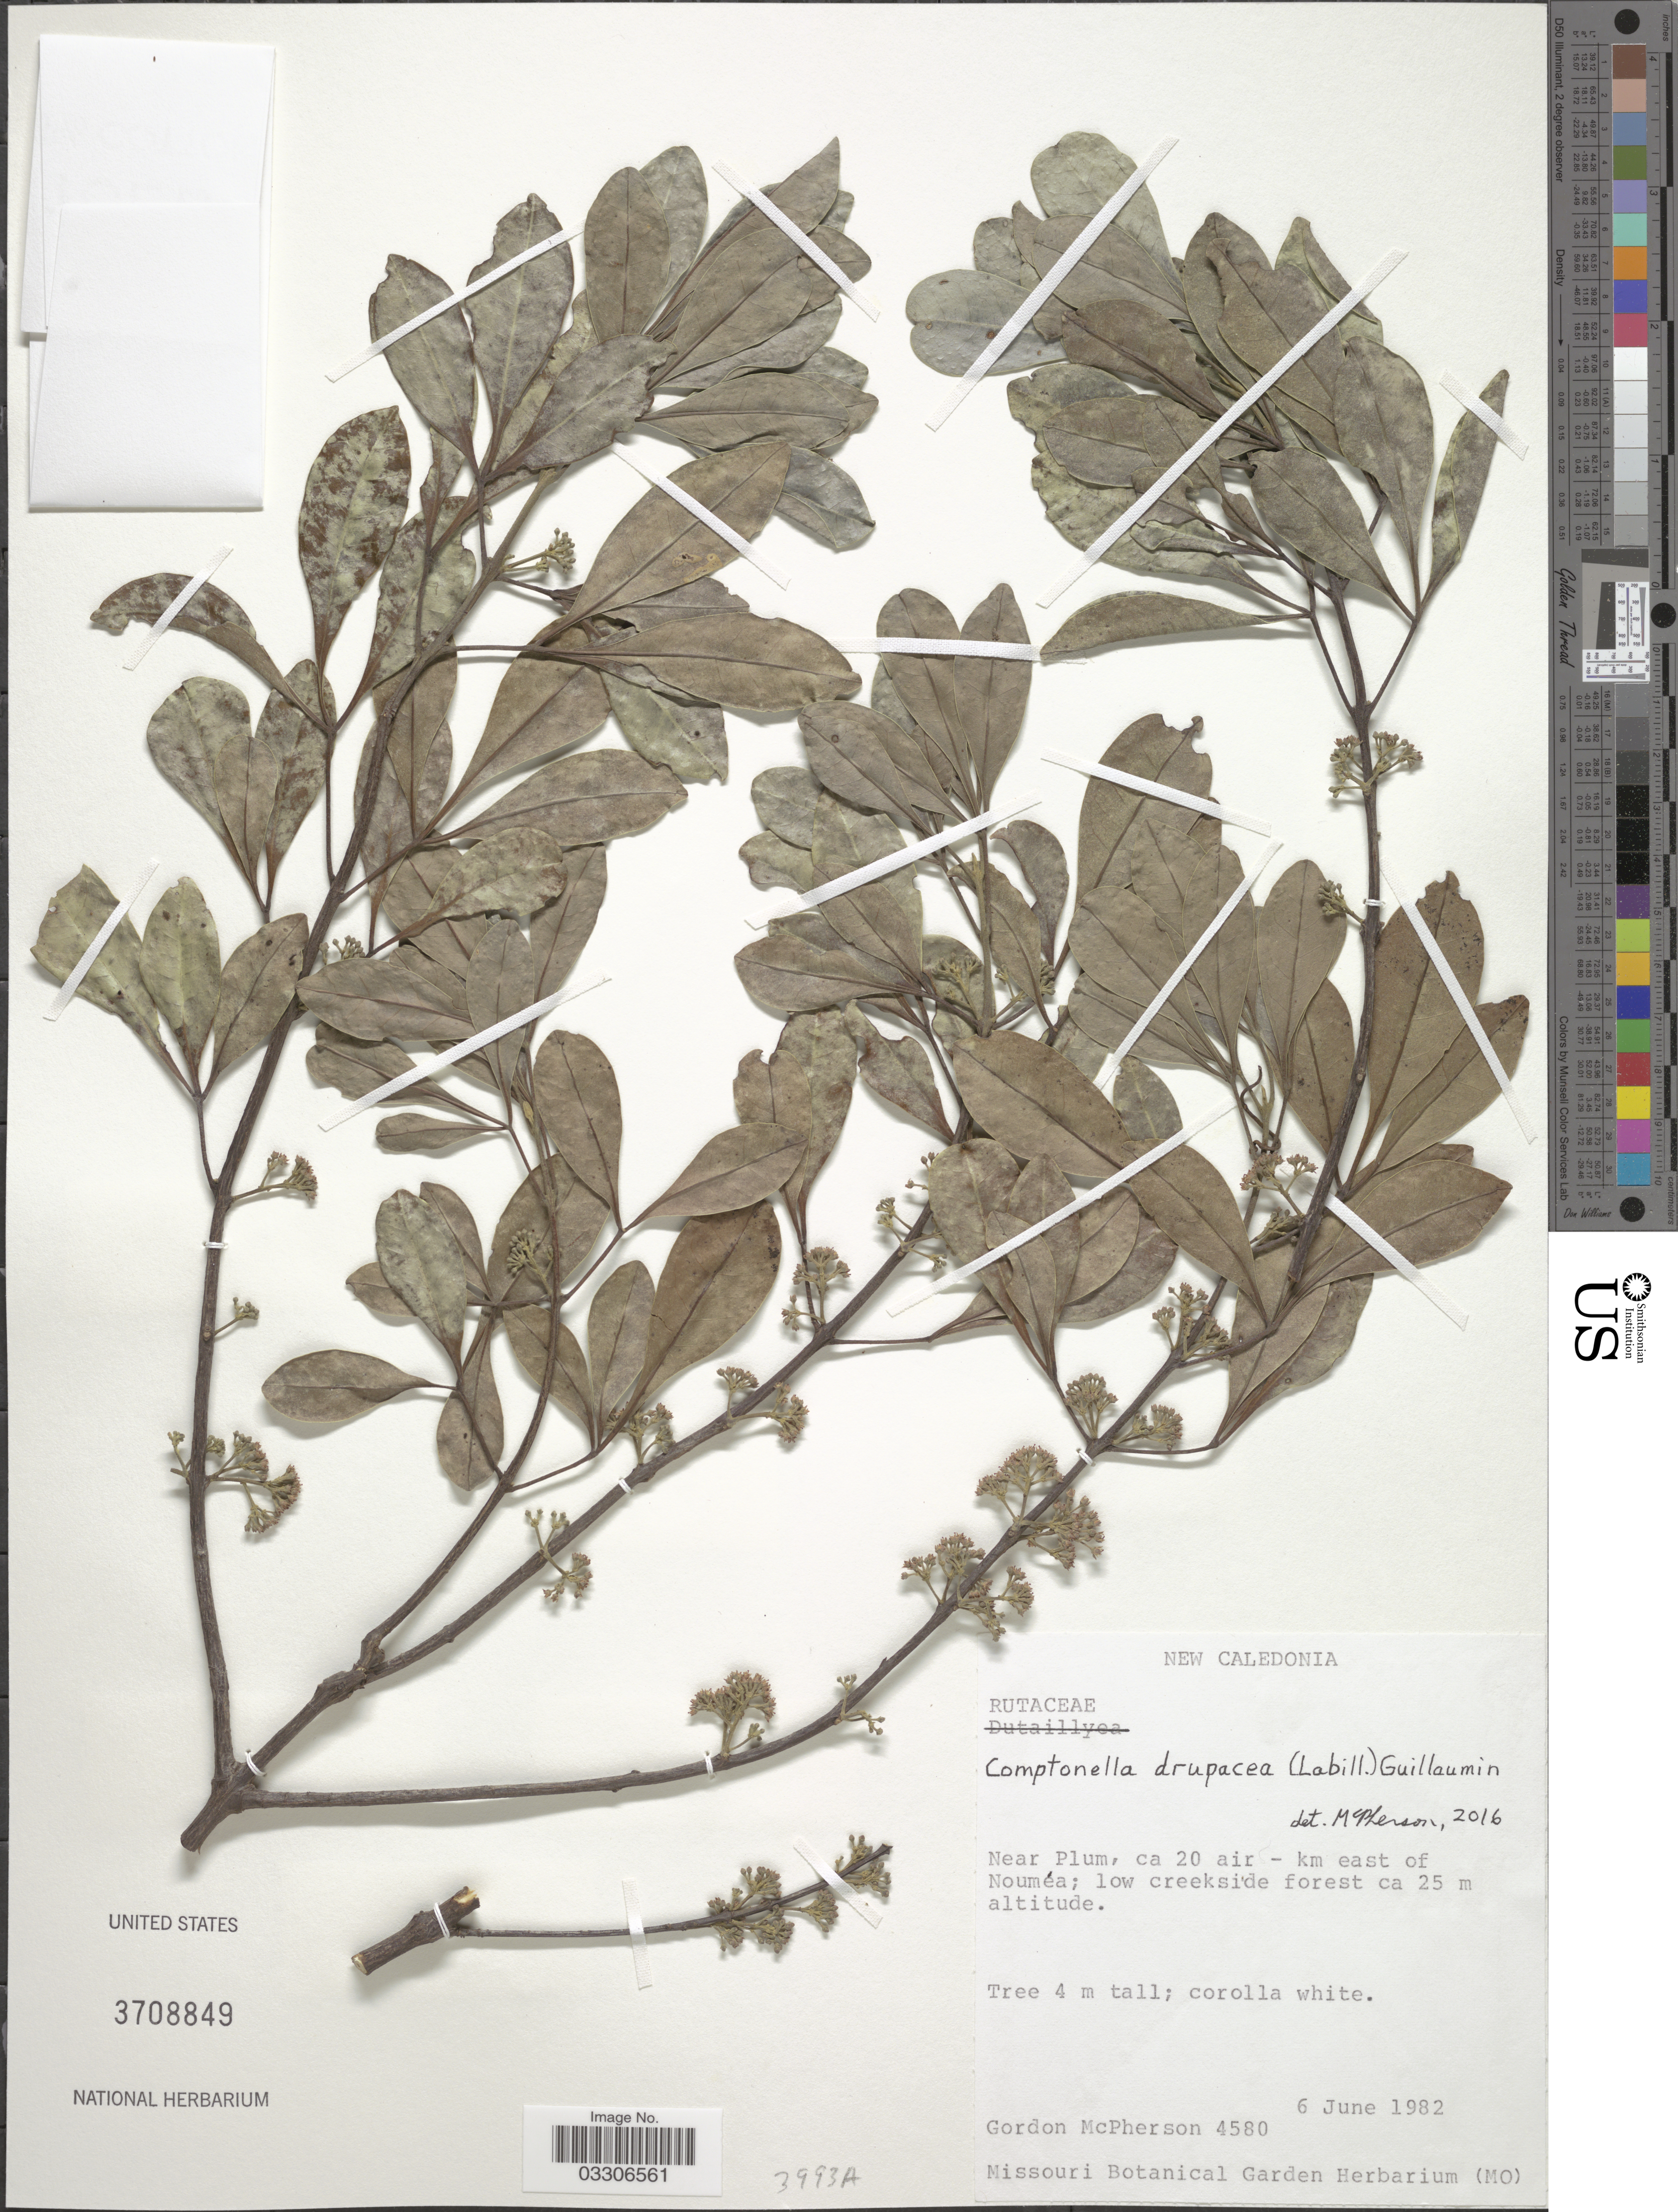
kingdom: Plantae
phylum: Tracheophyta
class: Magnoliopsida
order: Sapindales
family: Rutaceae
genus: Comptonella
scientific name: Comptonella drupacea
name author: (Labill.) Guillaumin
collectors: G. D. McPherson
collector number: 4580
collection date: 1982-06-06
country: New Caledonia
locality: Near Plum, ca 20 air - km east of Nouméa; low creekside forest.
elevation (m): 250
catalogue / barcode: US 3708849